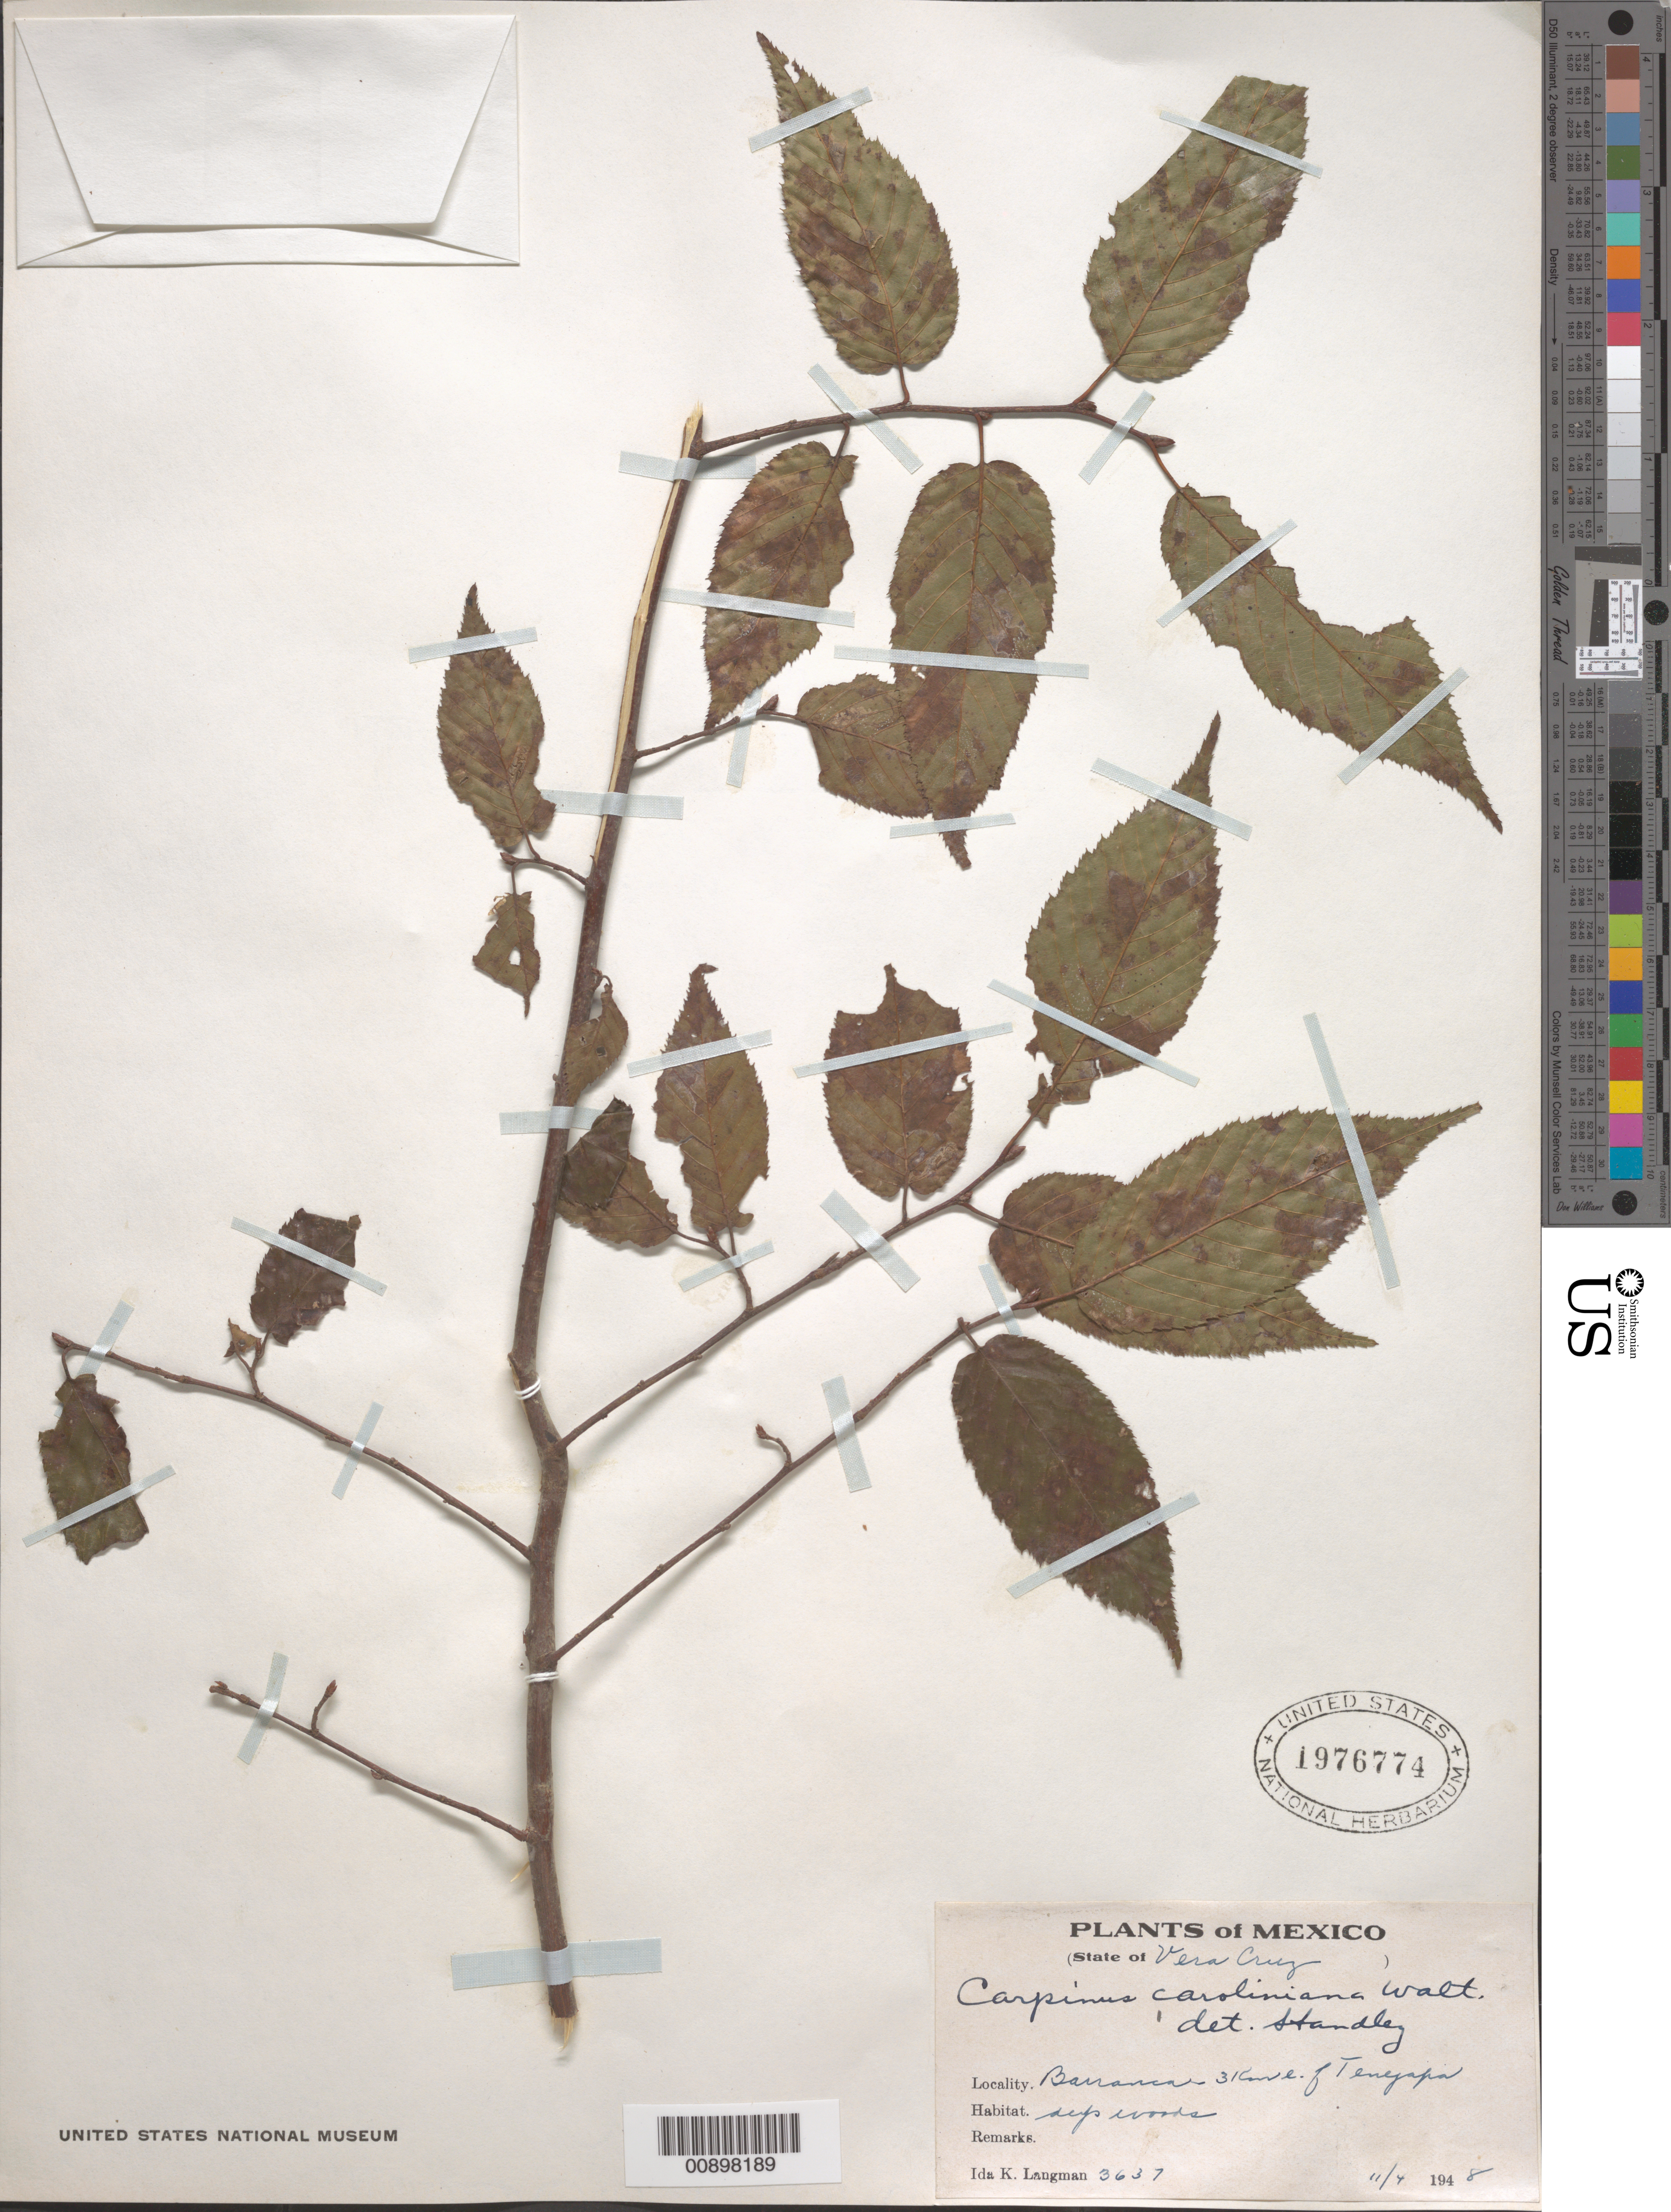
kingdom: Plantae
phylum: Tracheophyta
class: Magnoliopsida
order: Fagales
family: Betulaceae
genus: Carpinus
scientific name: Carpinus caroliniana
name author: Walter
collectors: I. K. Langman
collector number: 3637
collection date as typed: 04 Nov 1948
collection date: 1948-11-04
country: Mexico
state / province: Veracruz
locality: Barranca 3 km E of Tenejapa.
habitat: Barranca. Sup (? illegible) woods.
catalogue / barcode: US 1976774